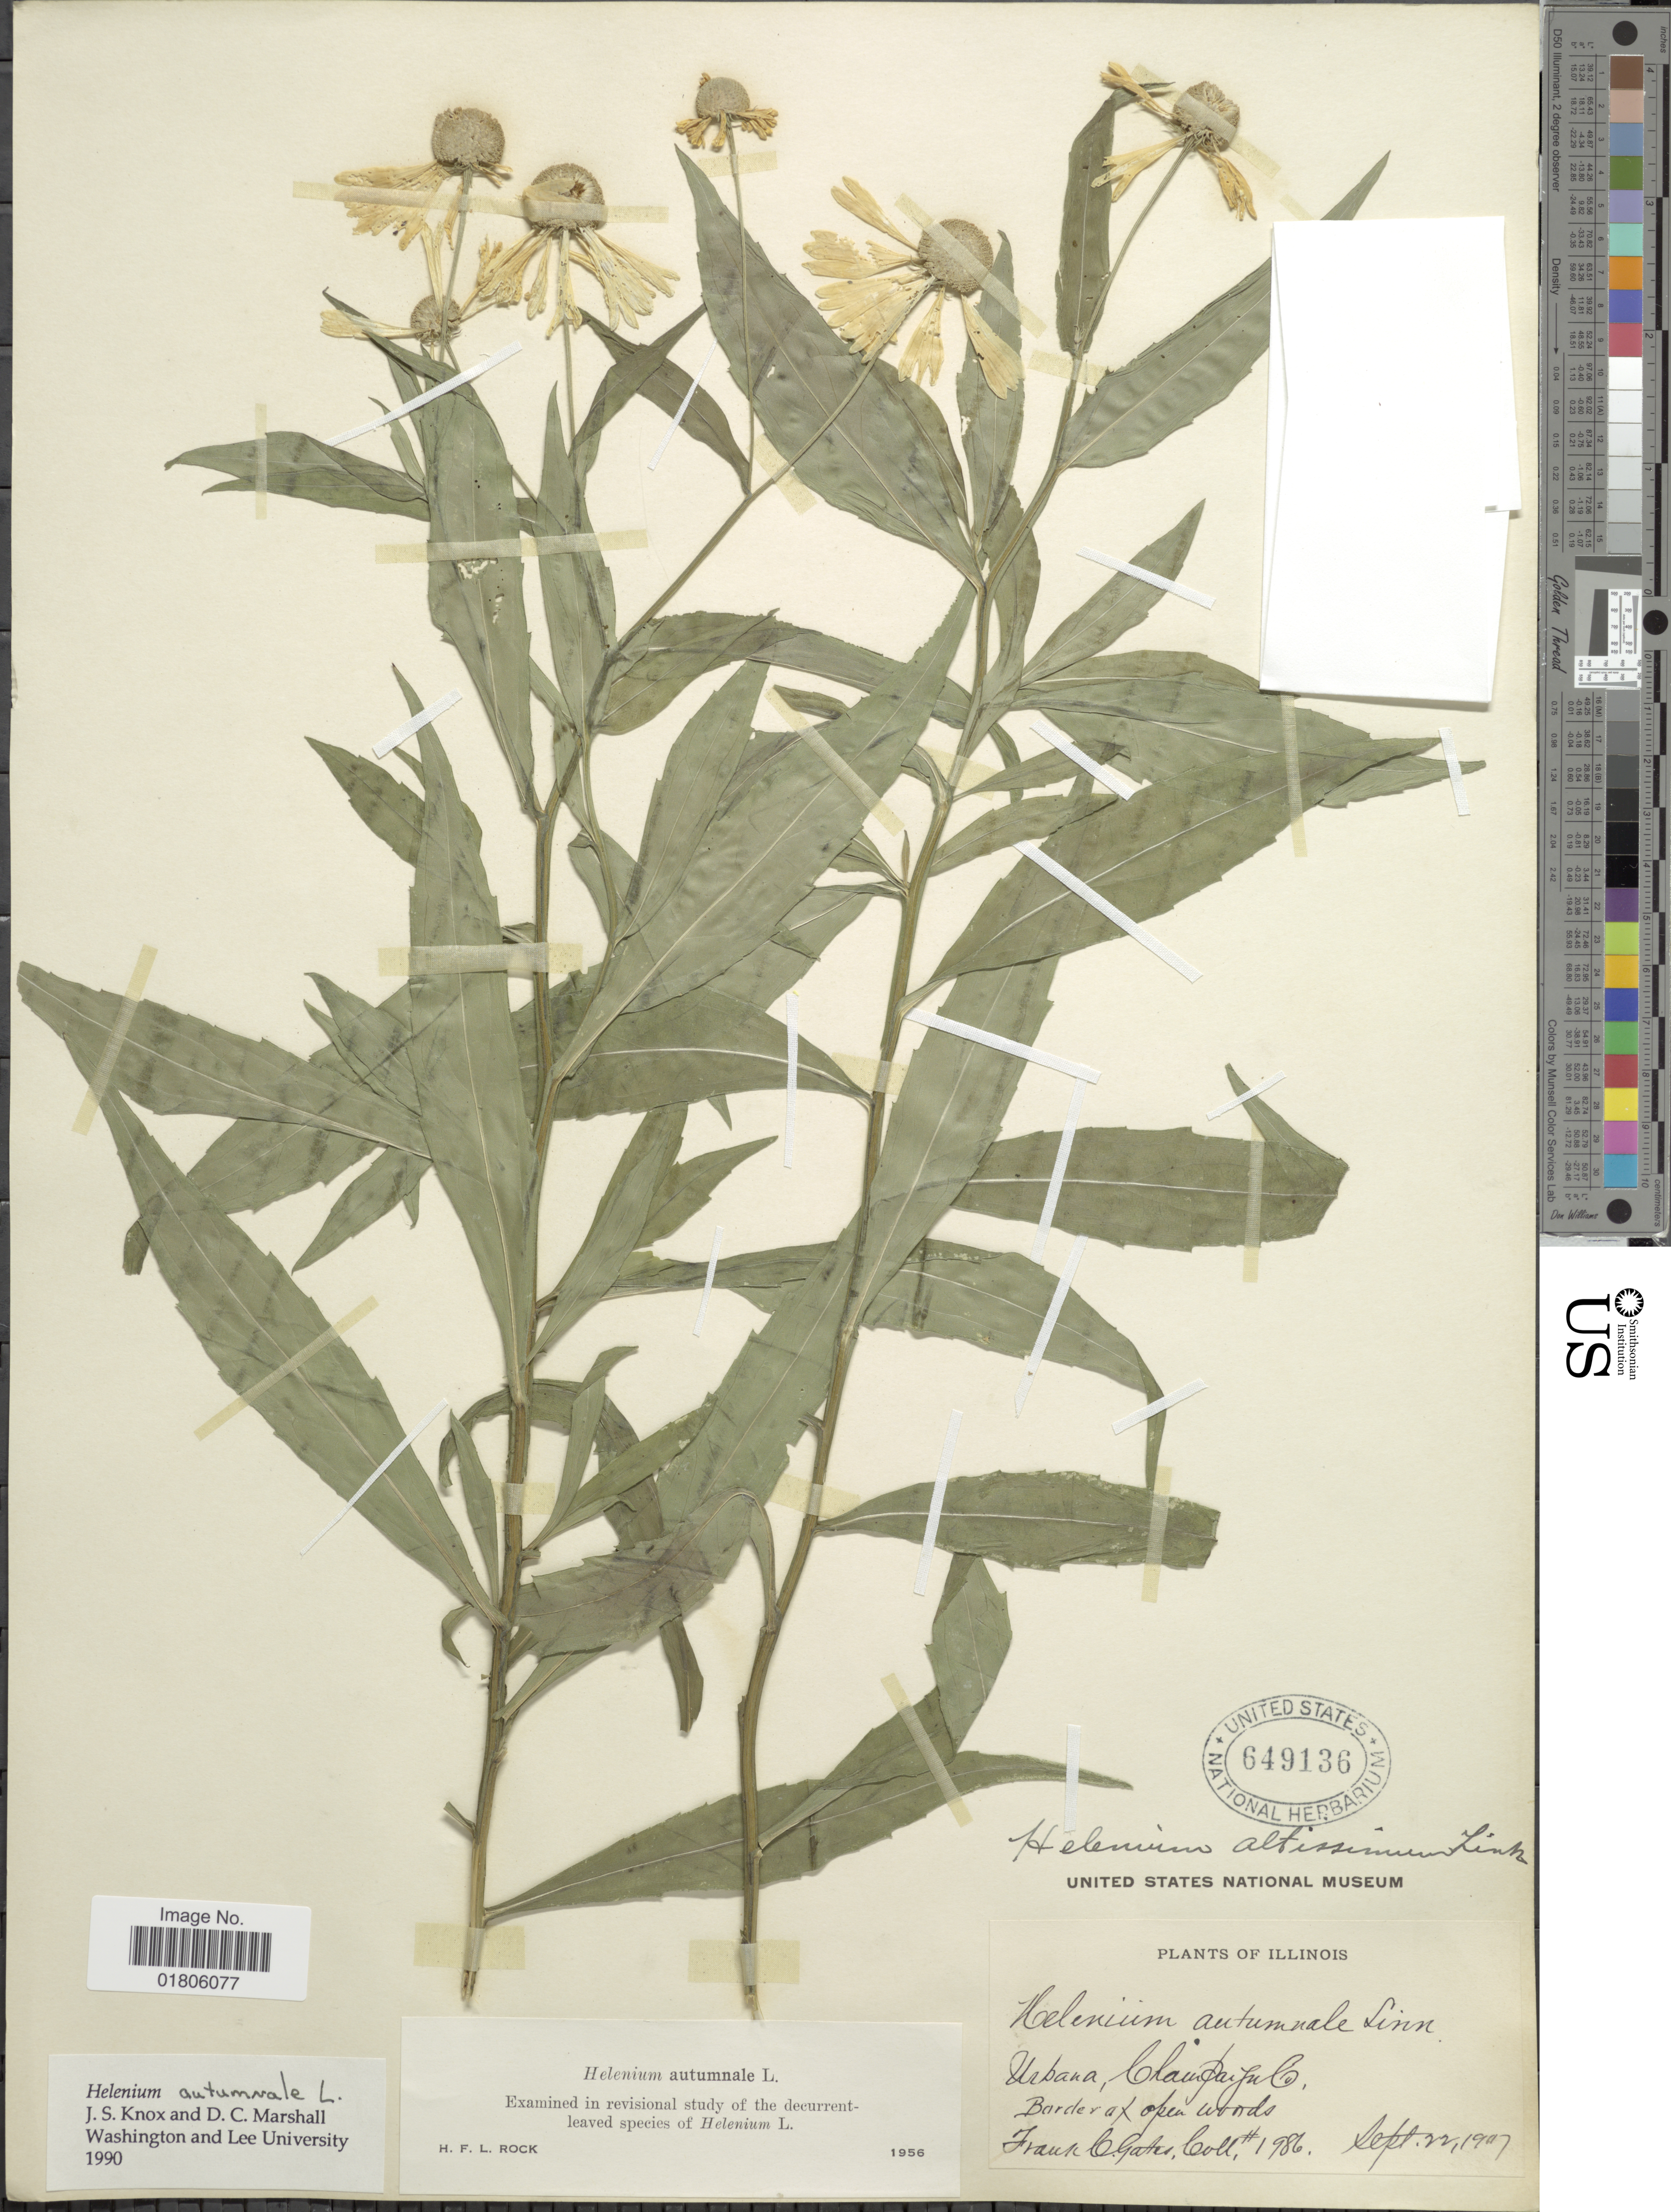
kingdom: Plantae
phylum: Tracheophyta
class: Magnoliopsida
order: Asterales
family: Asteraceae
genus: Helenium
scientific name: Helenium autumnale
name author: L.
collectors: F. C. Gates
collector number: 1986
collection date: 1907-09-22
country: United States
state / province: Illinois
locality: Irbana, Clanpaifu C. Border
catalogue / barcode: US 649136